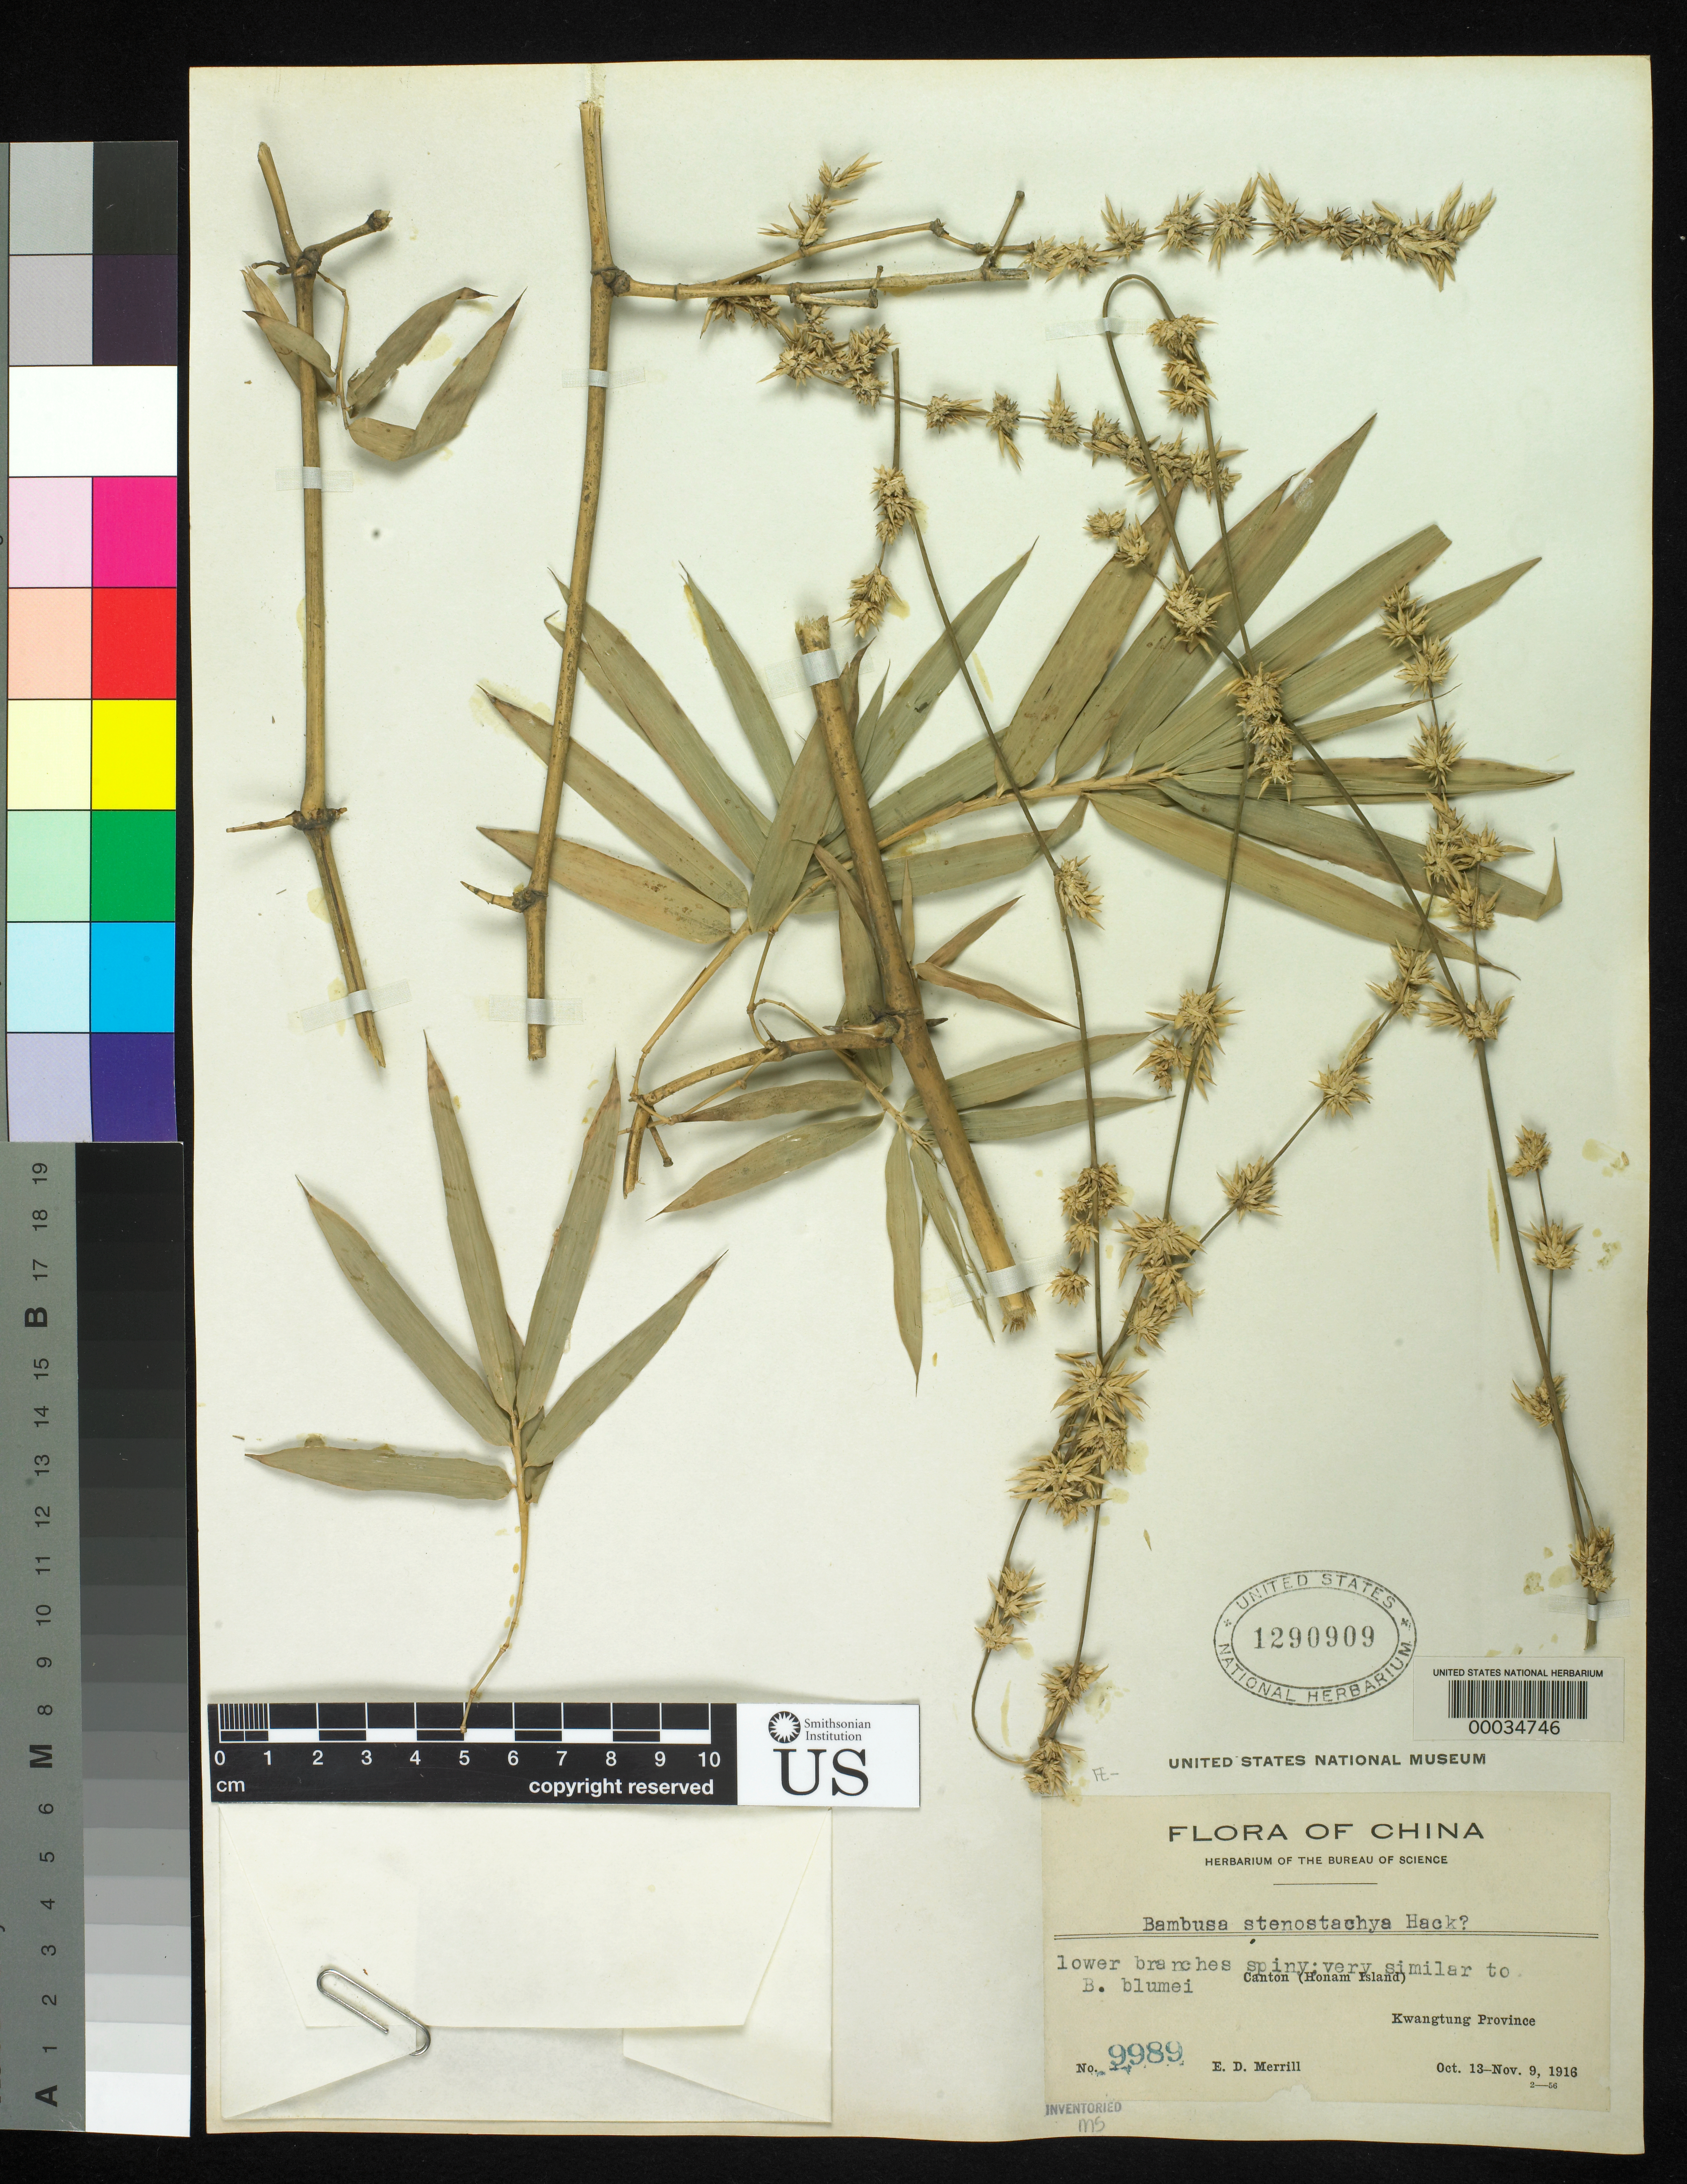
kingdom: Plantae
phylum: Tracheophyta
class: Liliopsida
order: Poales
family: Poaceae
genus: Bambusa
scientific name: Bambusa spinosa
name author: Roxb.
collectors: E. D. Merrill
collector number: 9989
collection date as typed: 13 Oct 1916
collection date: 1916-10-13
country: China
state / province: Guangdong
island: Honam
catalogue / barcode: US 1290909